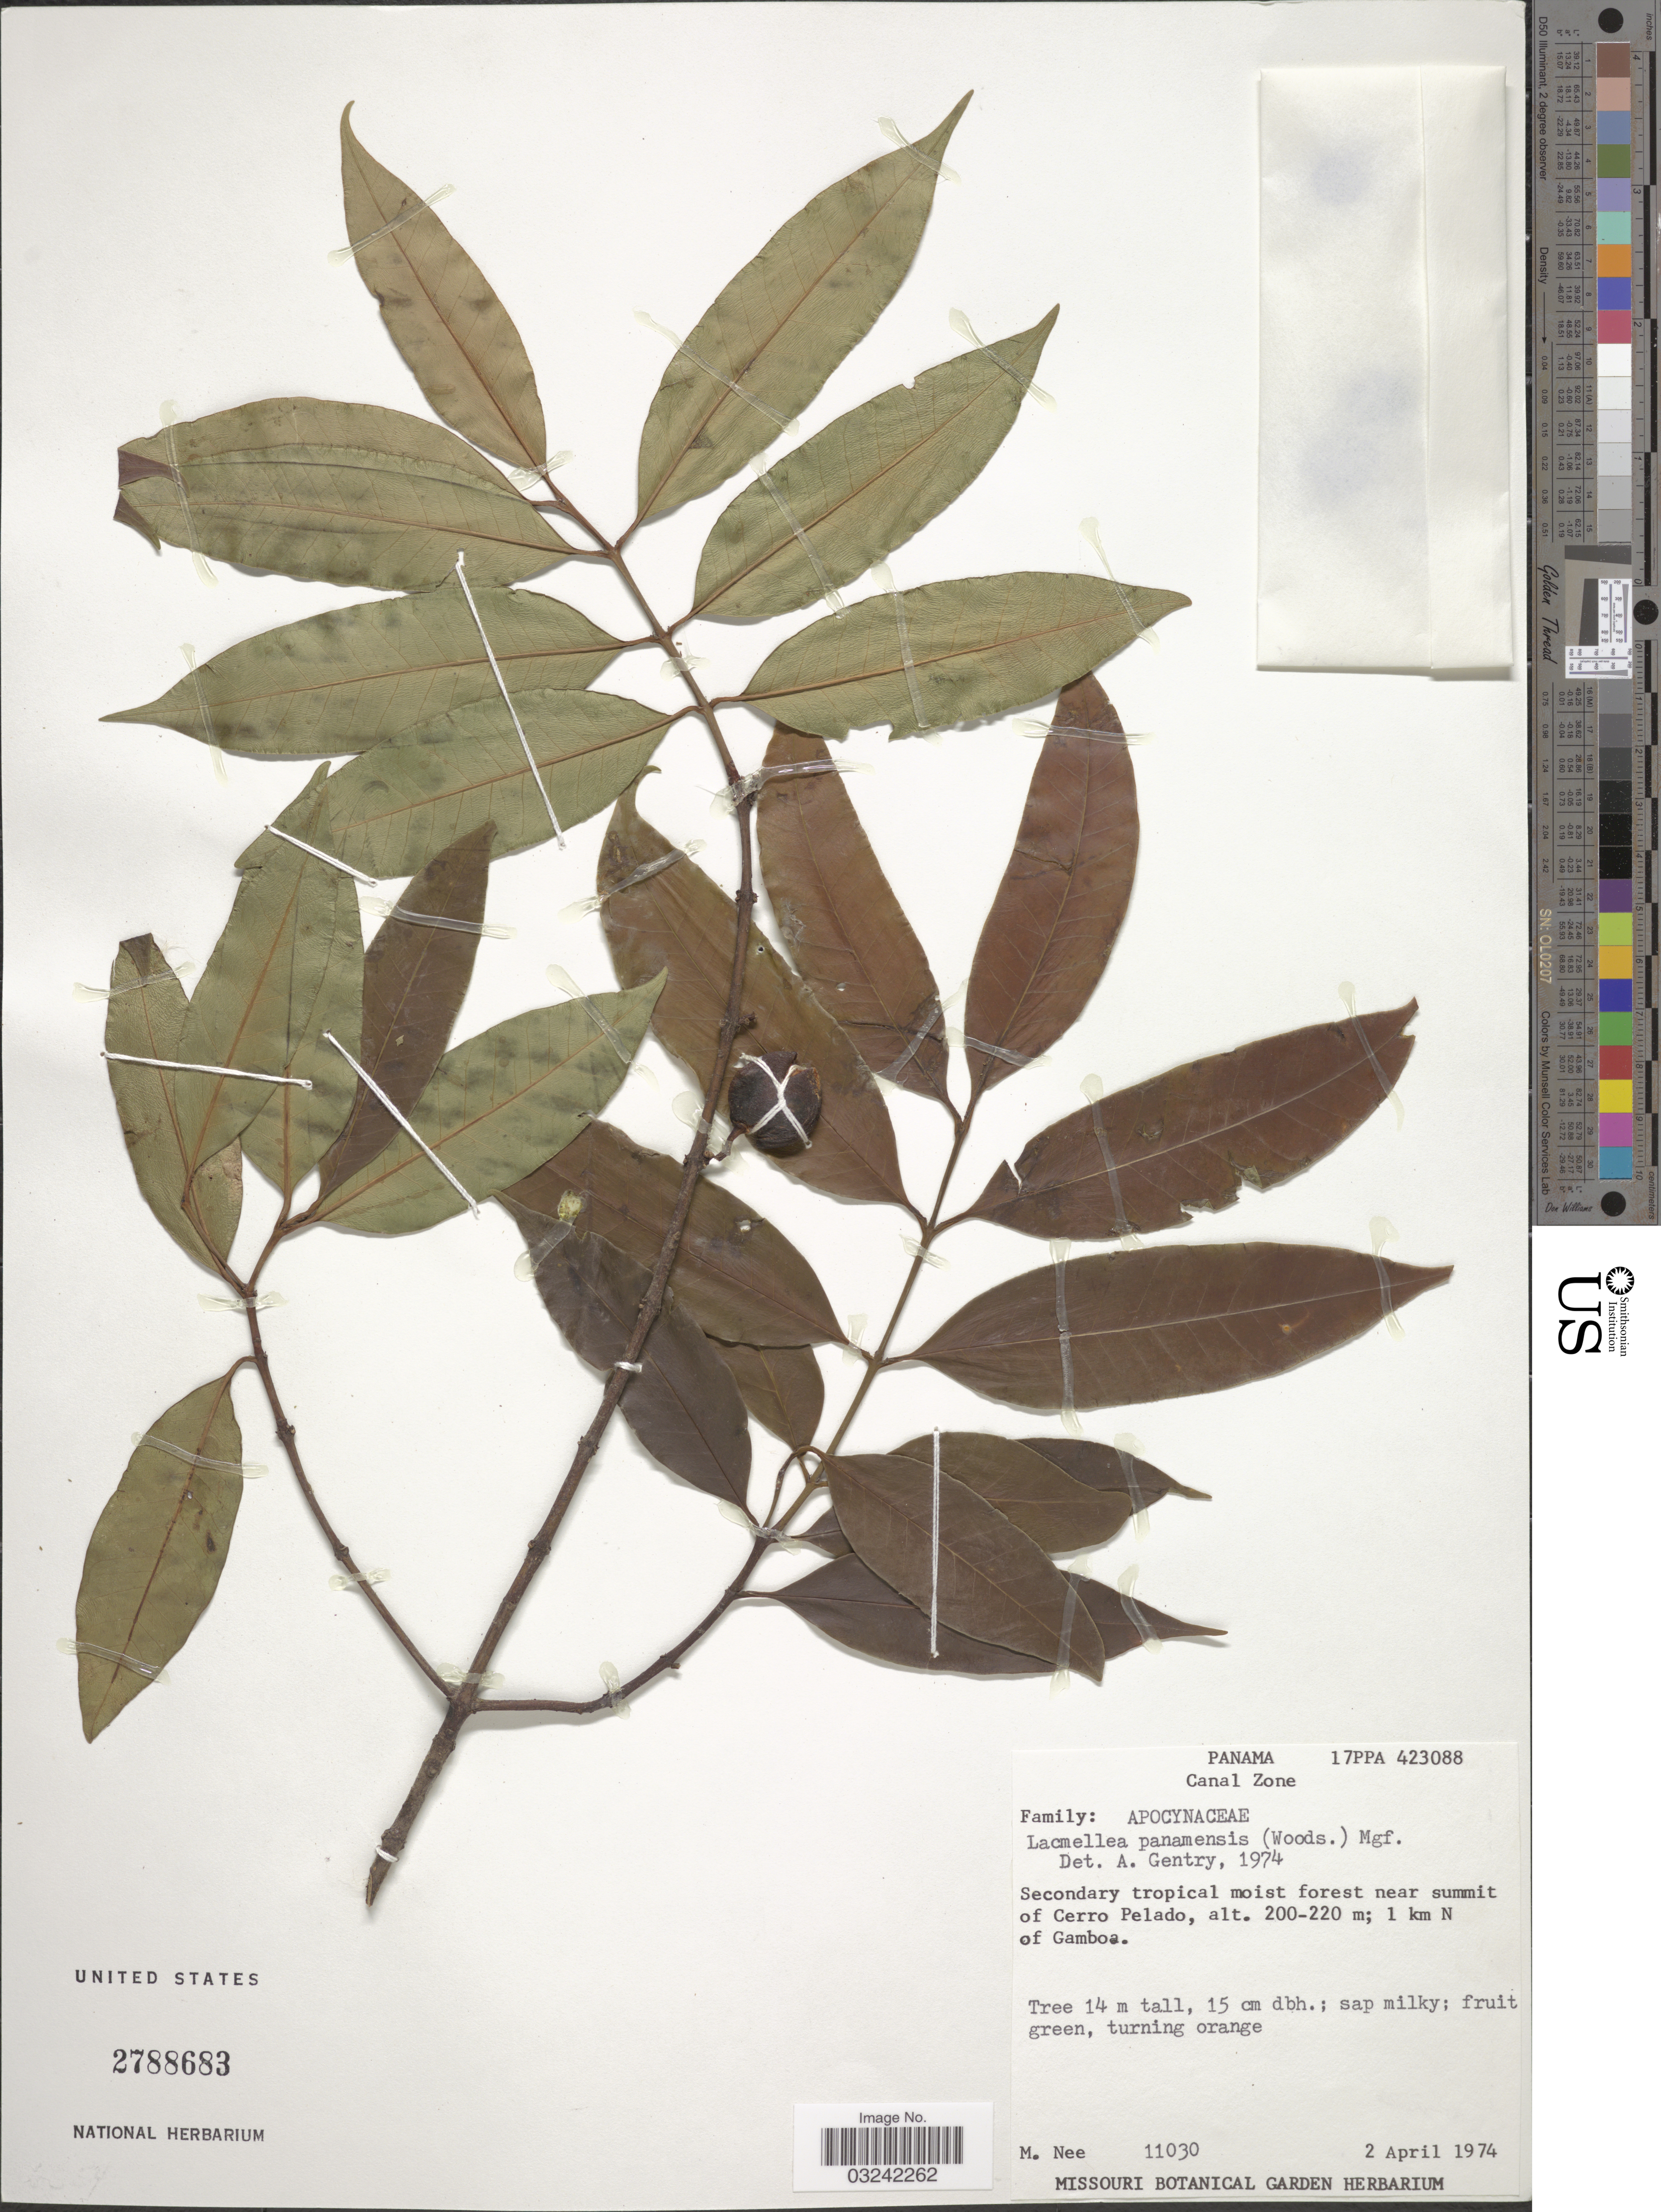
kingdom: Plantae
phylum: Tracheophyta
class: Magnoliopsida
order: Gentianales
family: Apocynaceae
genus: Lacmellea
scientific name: Lacmellea panamensis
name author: (Woodson) Markgr.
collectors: M. Nee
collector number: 11030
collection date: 1974-04-02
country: Panama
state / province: Colón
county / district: Canal Zone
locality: Canal Zone. Near summit of Cerro Pelado, 1 km N of Gamboa.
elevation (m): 200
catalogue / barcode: US 2788683